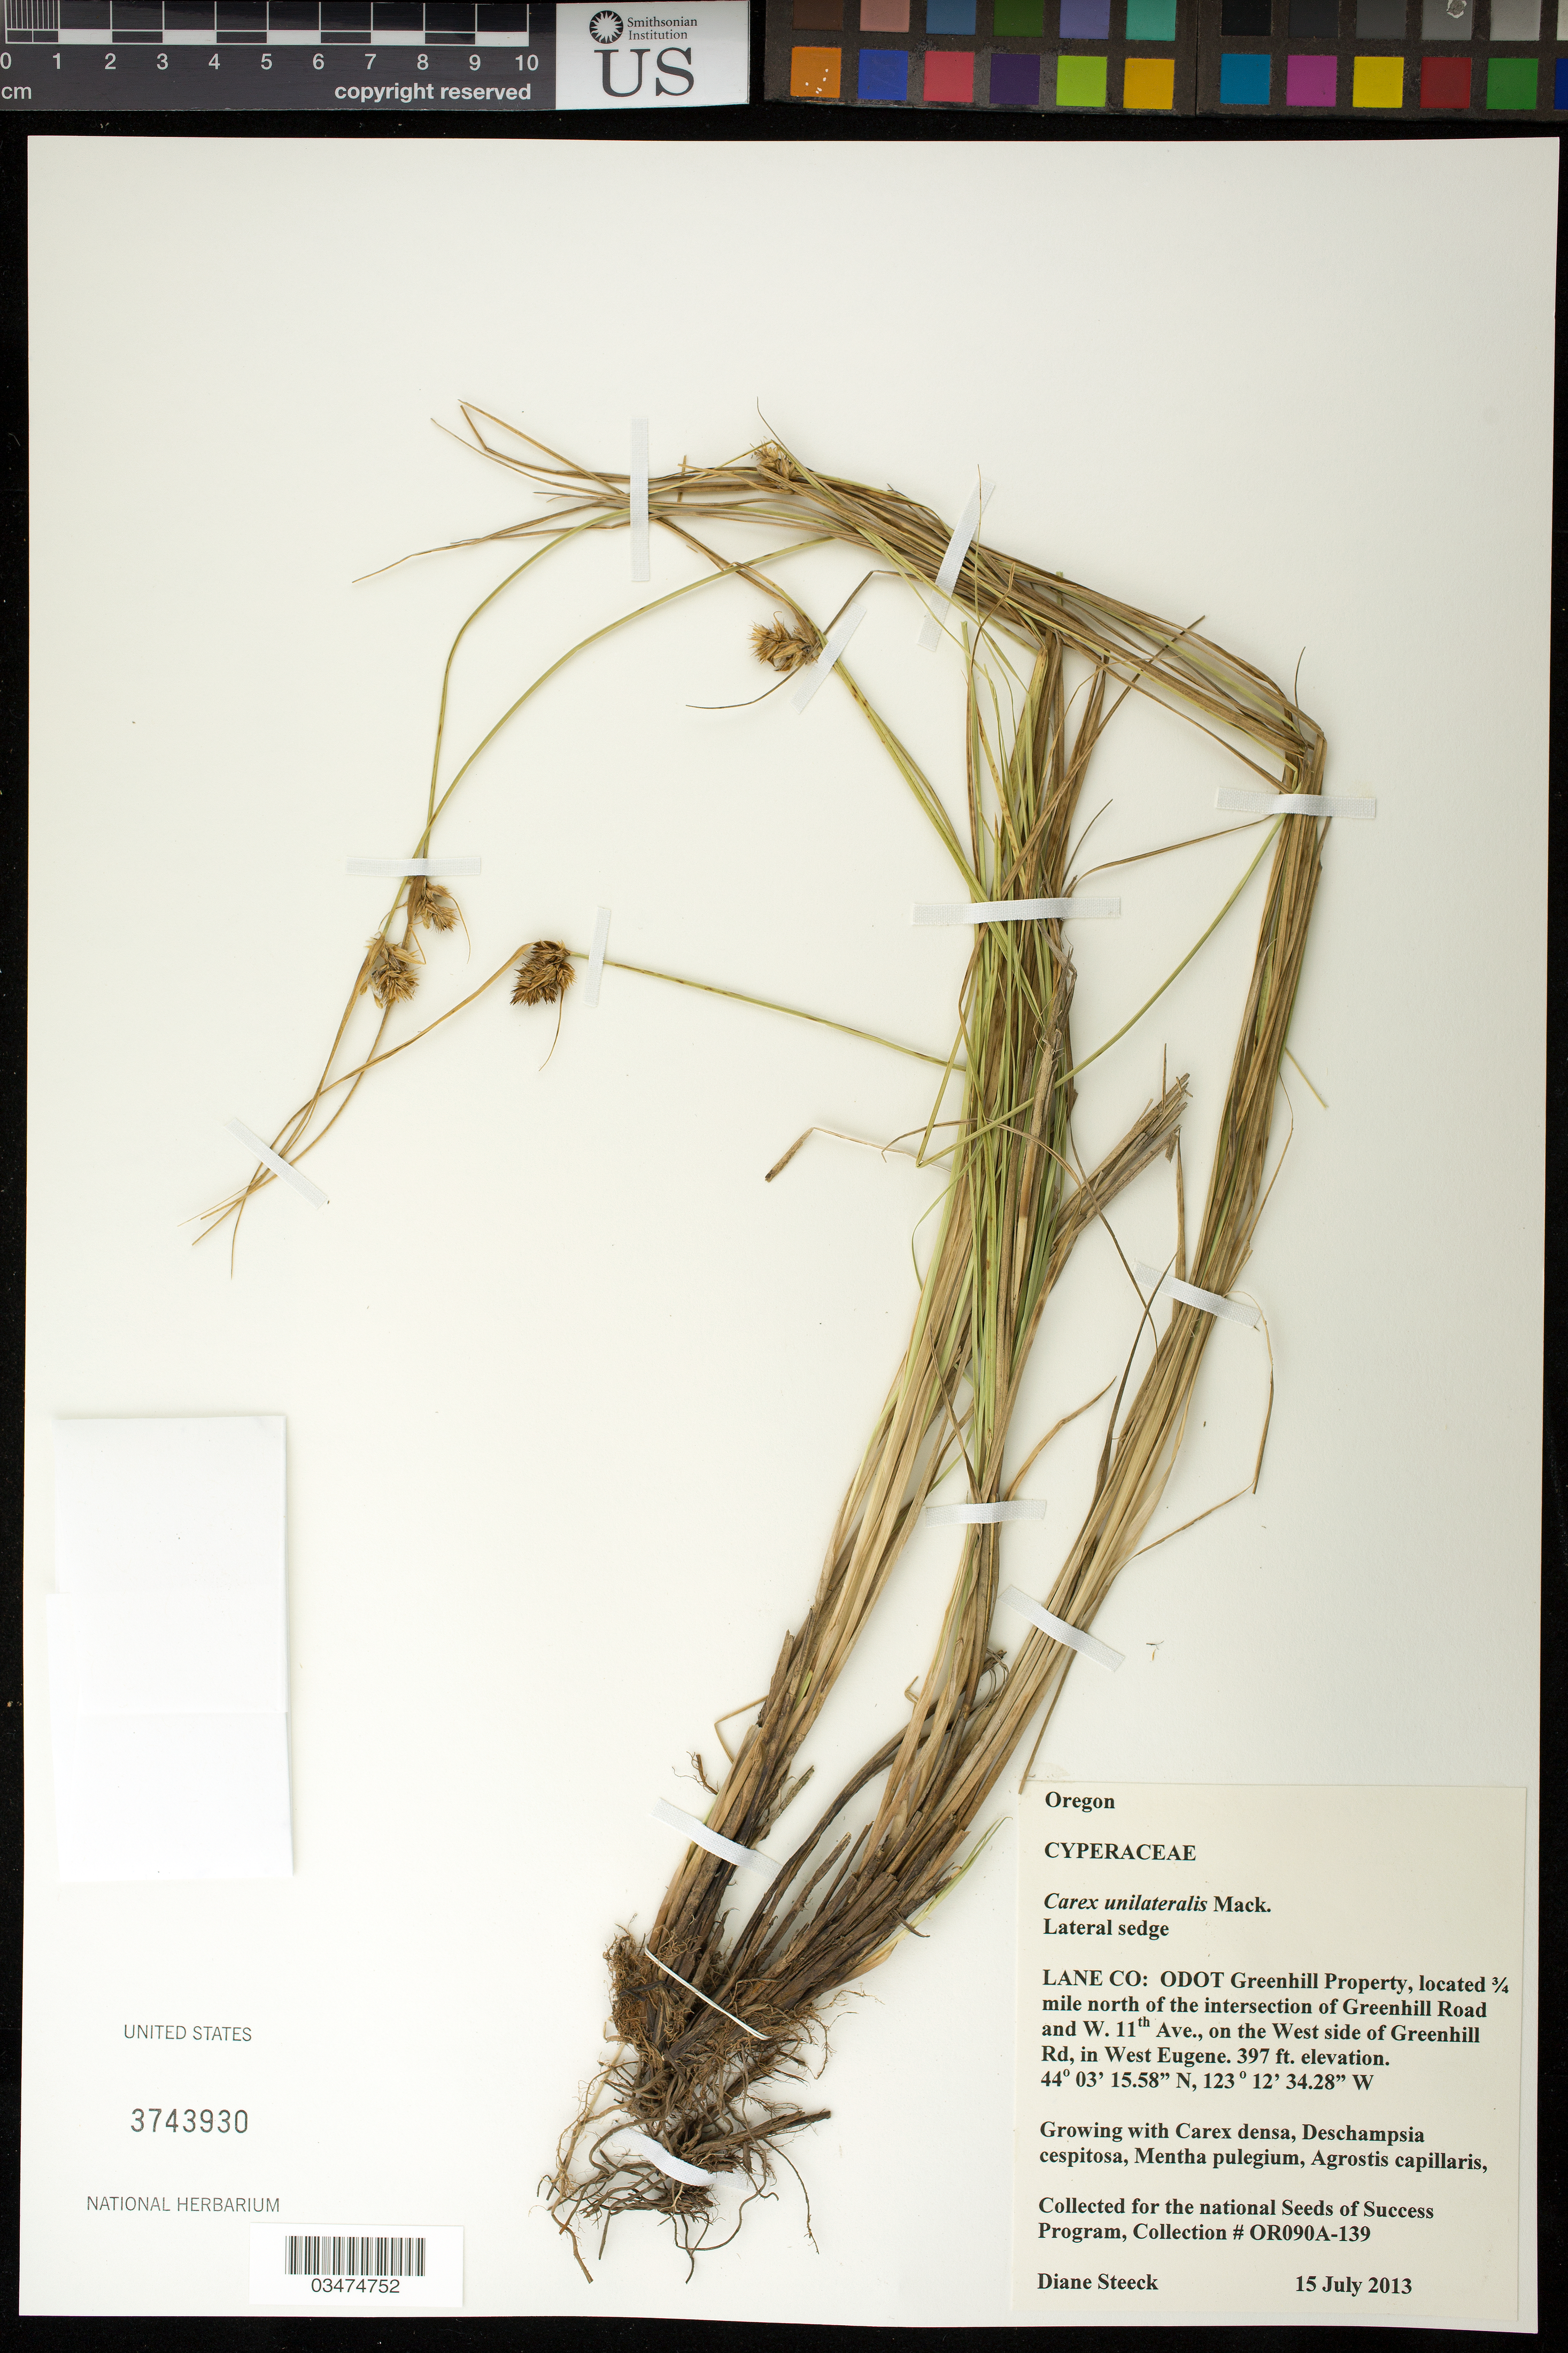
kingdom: Plantae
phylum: Tracheophyta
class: Liliopsida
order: Poales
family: Cyperaceae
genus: Carex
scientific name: Carex unilateralis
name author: Mack.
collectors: D. Steeck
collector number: OR090A-139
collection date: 2013-07-15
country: United States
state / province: Oregon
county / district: Lane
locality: ODOT Greenhill Property, 3/4 mi. N of intersection of Greenhill Rd and W. 11th Ave., on W side of Greenhill Rd in West Eugene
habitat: With Carex densa, Deschampsia cespitosa, Mentha pulegium, Agrostis capillaris.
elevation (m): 121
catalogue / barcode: US 3743930